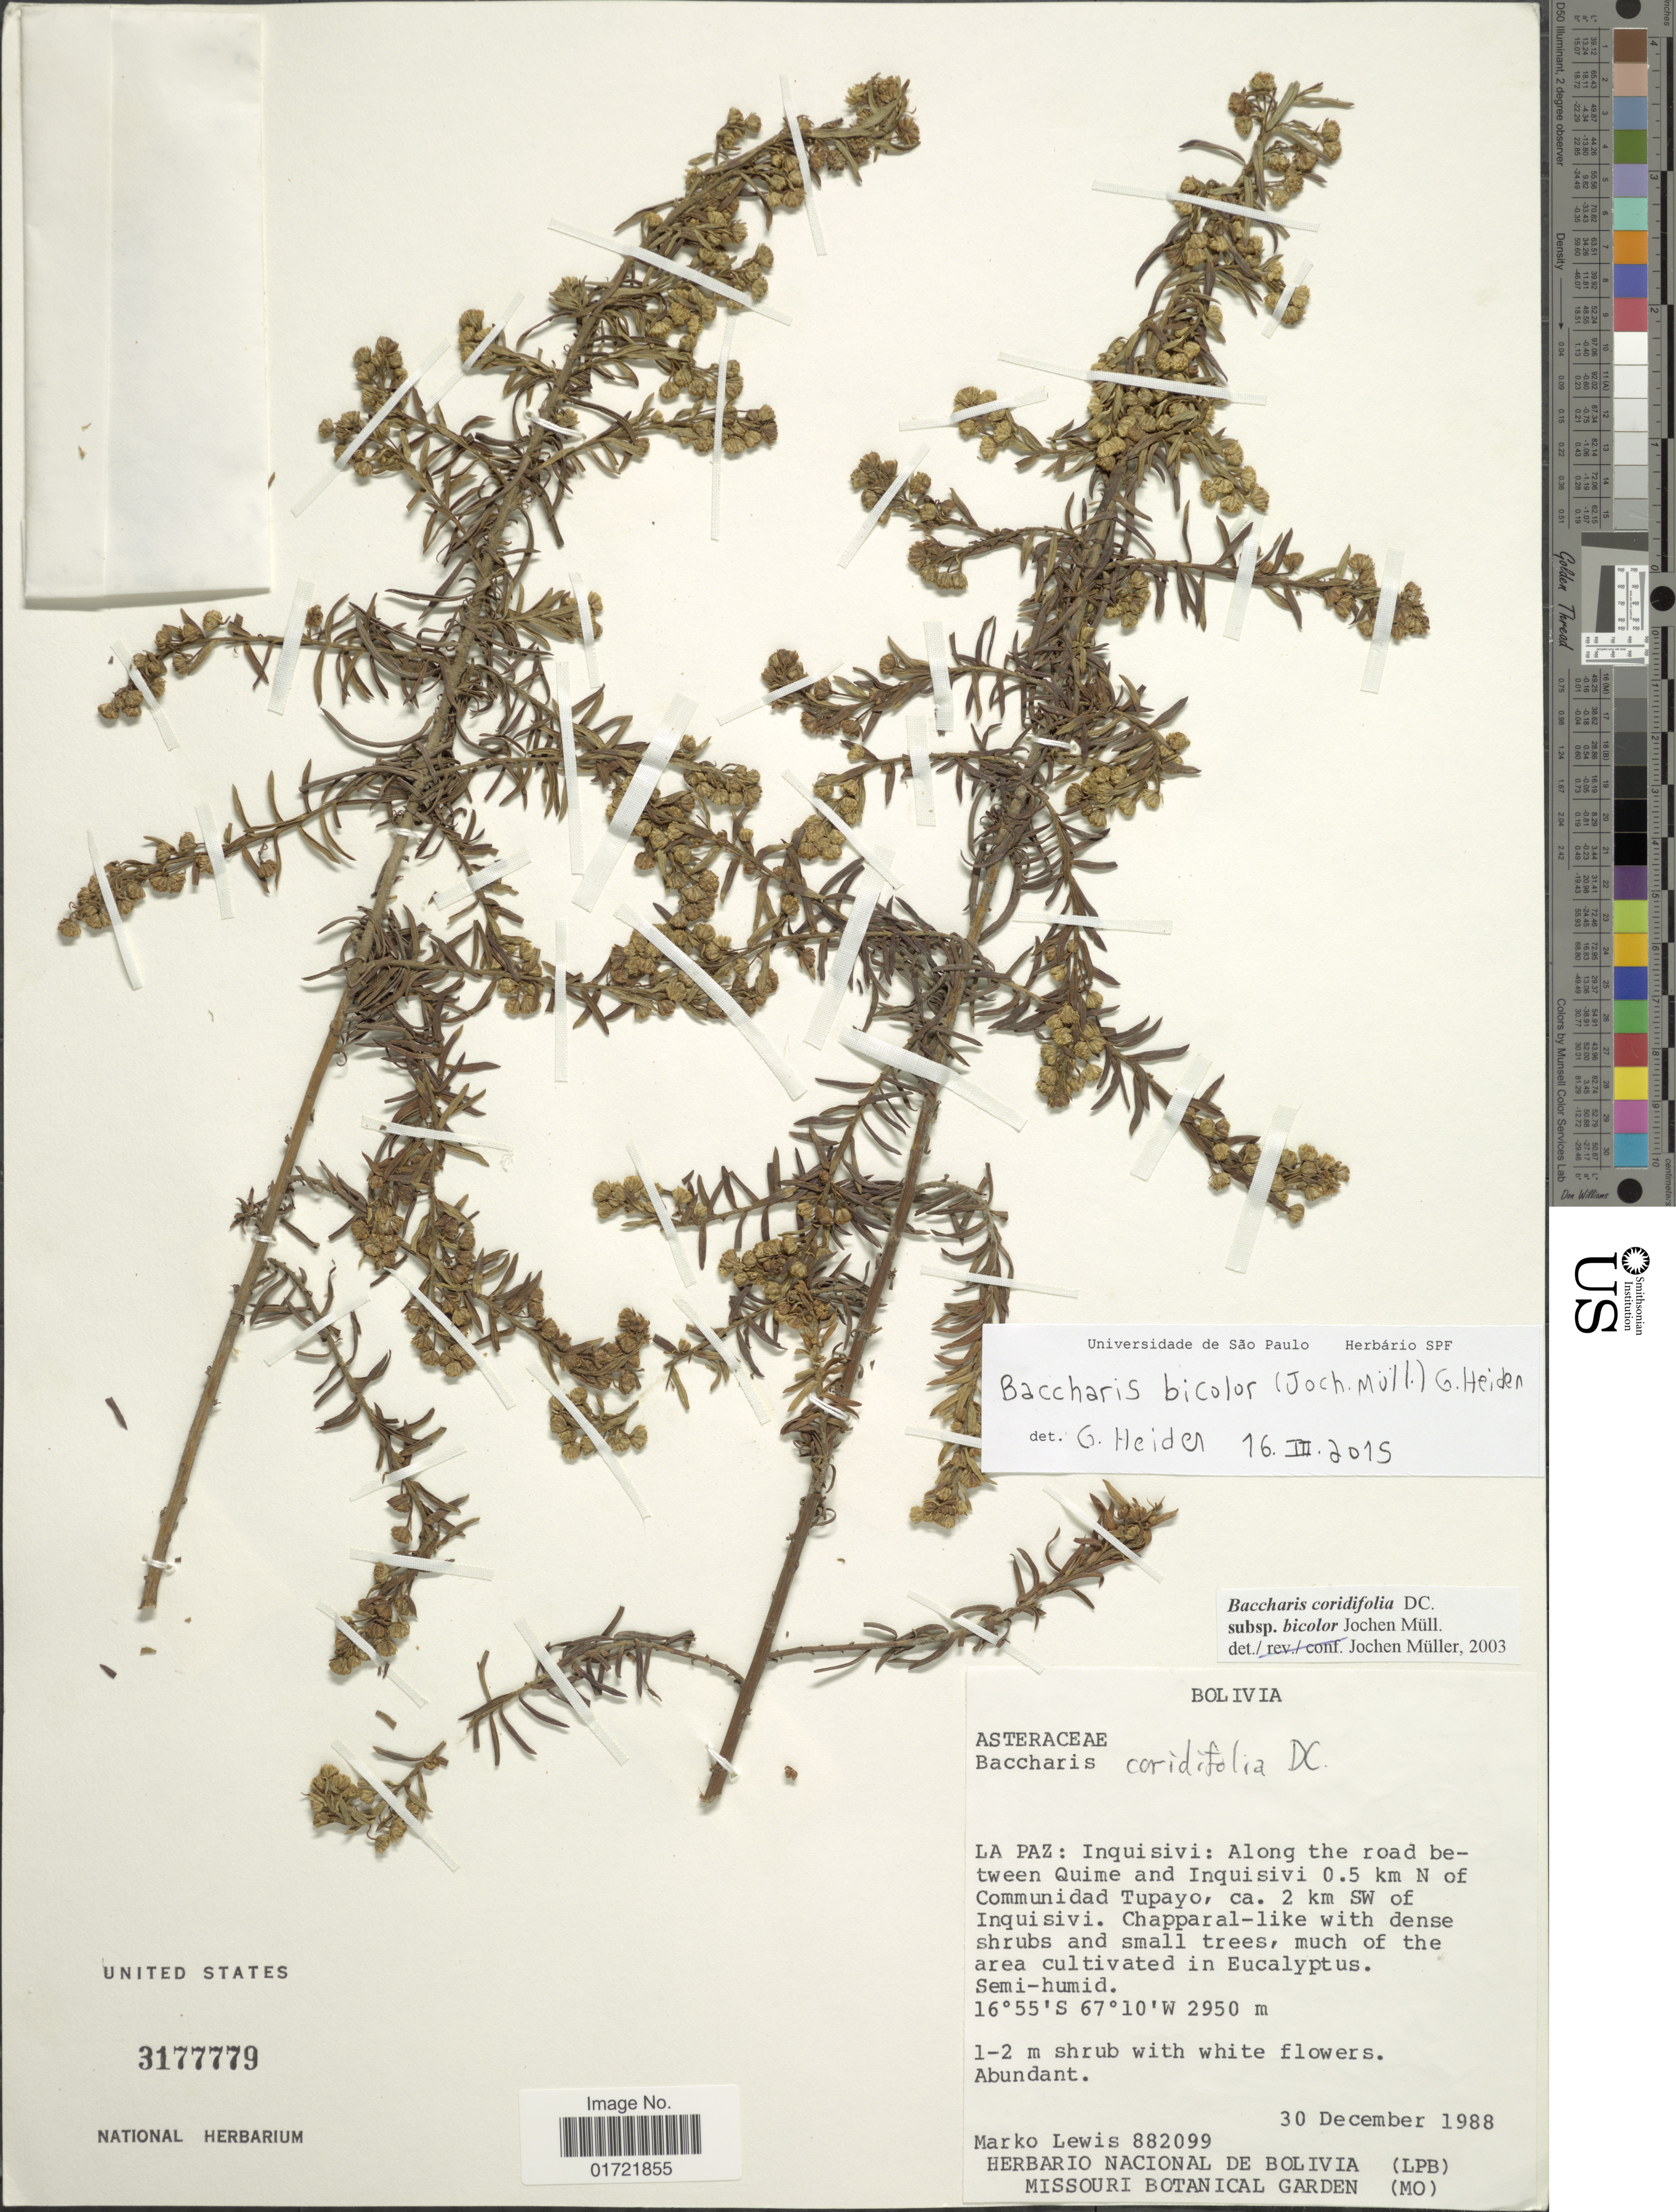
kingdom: Plantae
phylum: Tracheophyta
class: Magnoliopsida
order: Asterales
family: Asteraceae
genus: Baccharis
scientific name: Baccharis bicolor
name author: (Joch. Müll.) G. Heiden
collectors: M. A. Lewis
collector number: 882099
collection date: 1988-12-30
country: Bolivia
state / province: La Paz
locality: Inquisivi: Along the road between Quime and Inquisivi 0.5 km N of Communidad Tupayo, ca. 2 km SW of Inquisivi.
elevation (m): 2950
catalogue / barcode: US 3177779